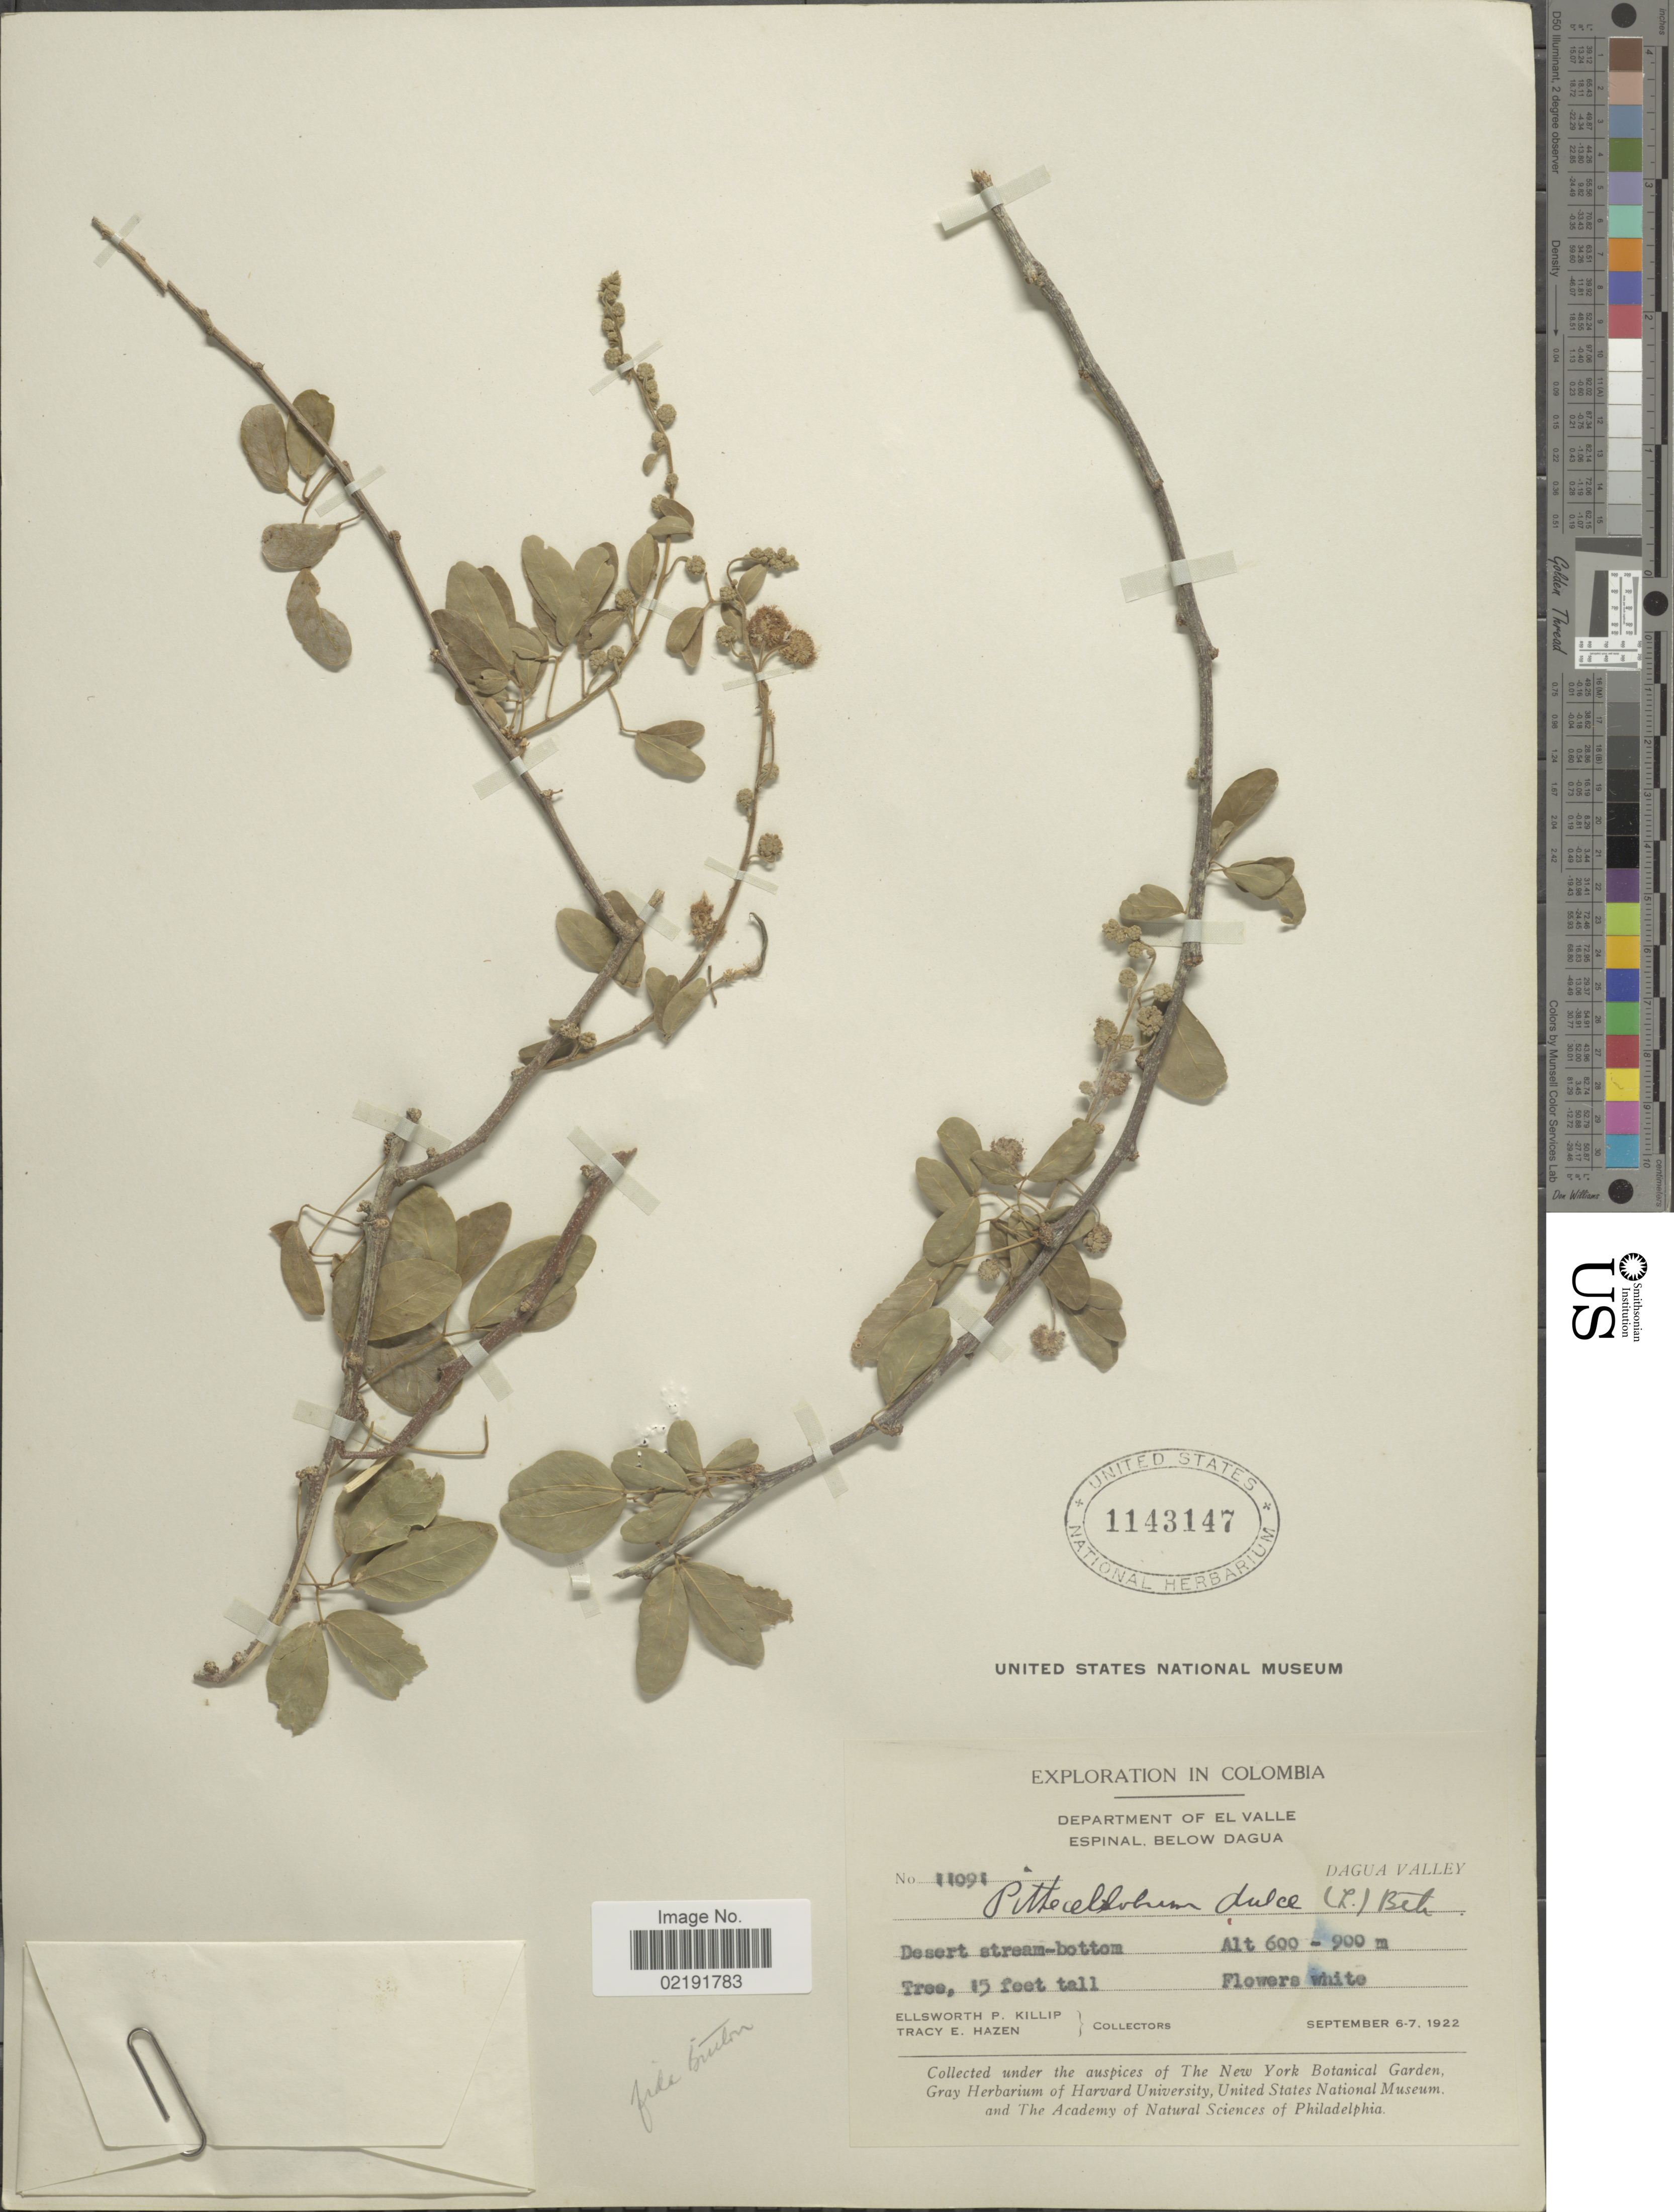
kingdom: Plantae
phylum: Tracheophyta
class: Magnoliopsida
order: Fabales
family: Fabaceae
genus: Pithecellobium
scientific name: Pithecellobium dulce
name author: (Roxb.) Benth.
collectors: E. P. Killip & T. E. Hazen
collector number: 11091*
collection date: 1922-09-06/1922-09-07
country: Colombia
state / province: Valle del Cauca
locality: Department of El Valle. Espinal, below Dagua. Dagua Valley. Desert stream-bottom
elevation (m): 600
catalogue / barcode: US 1143147